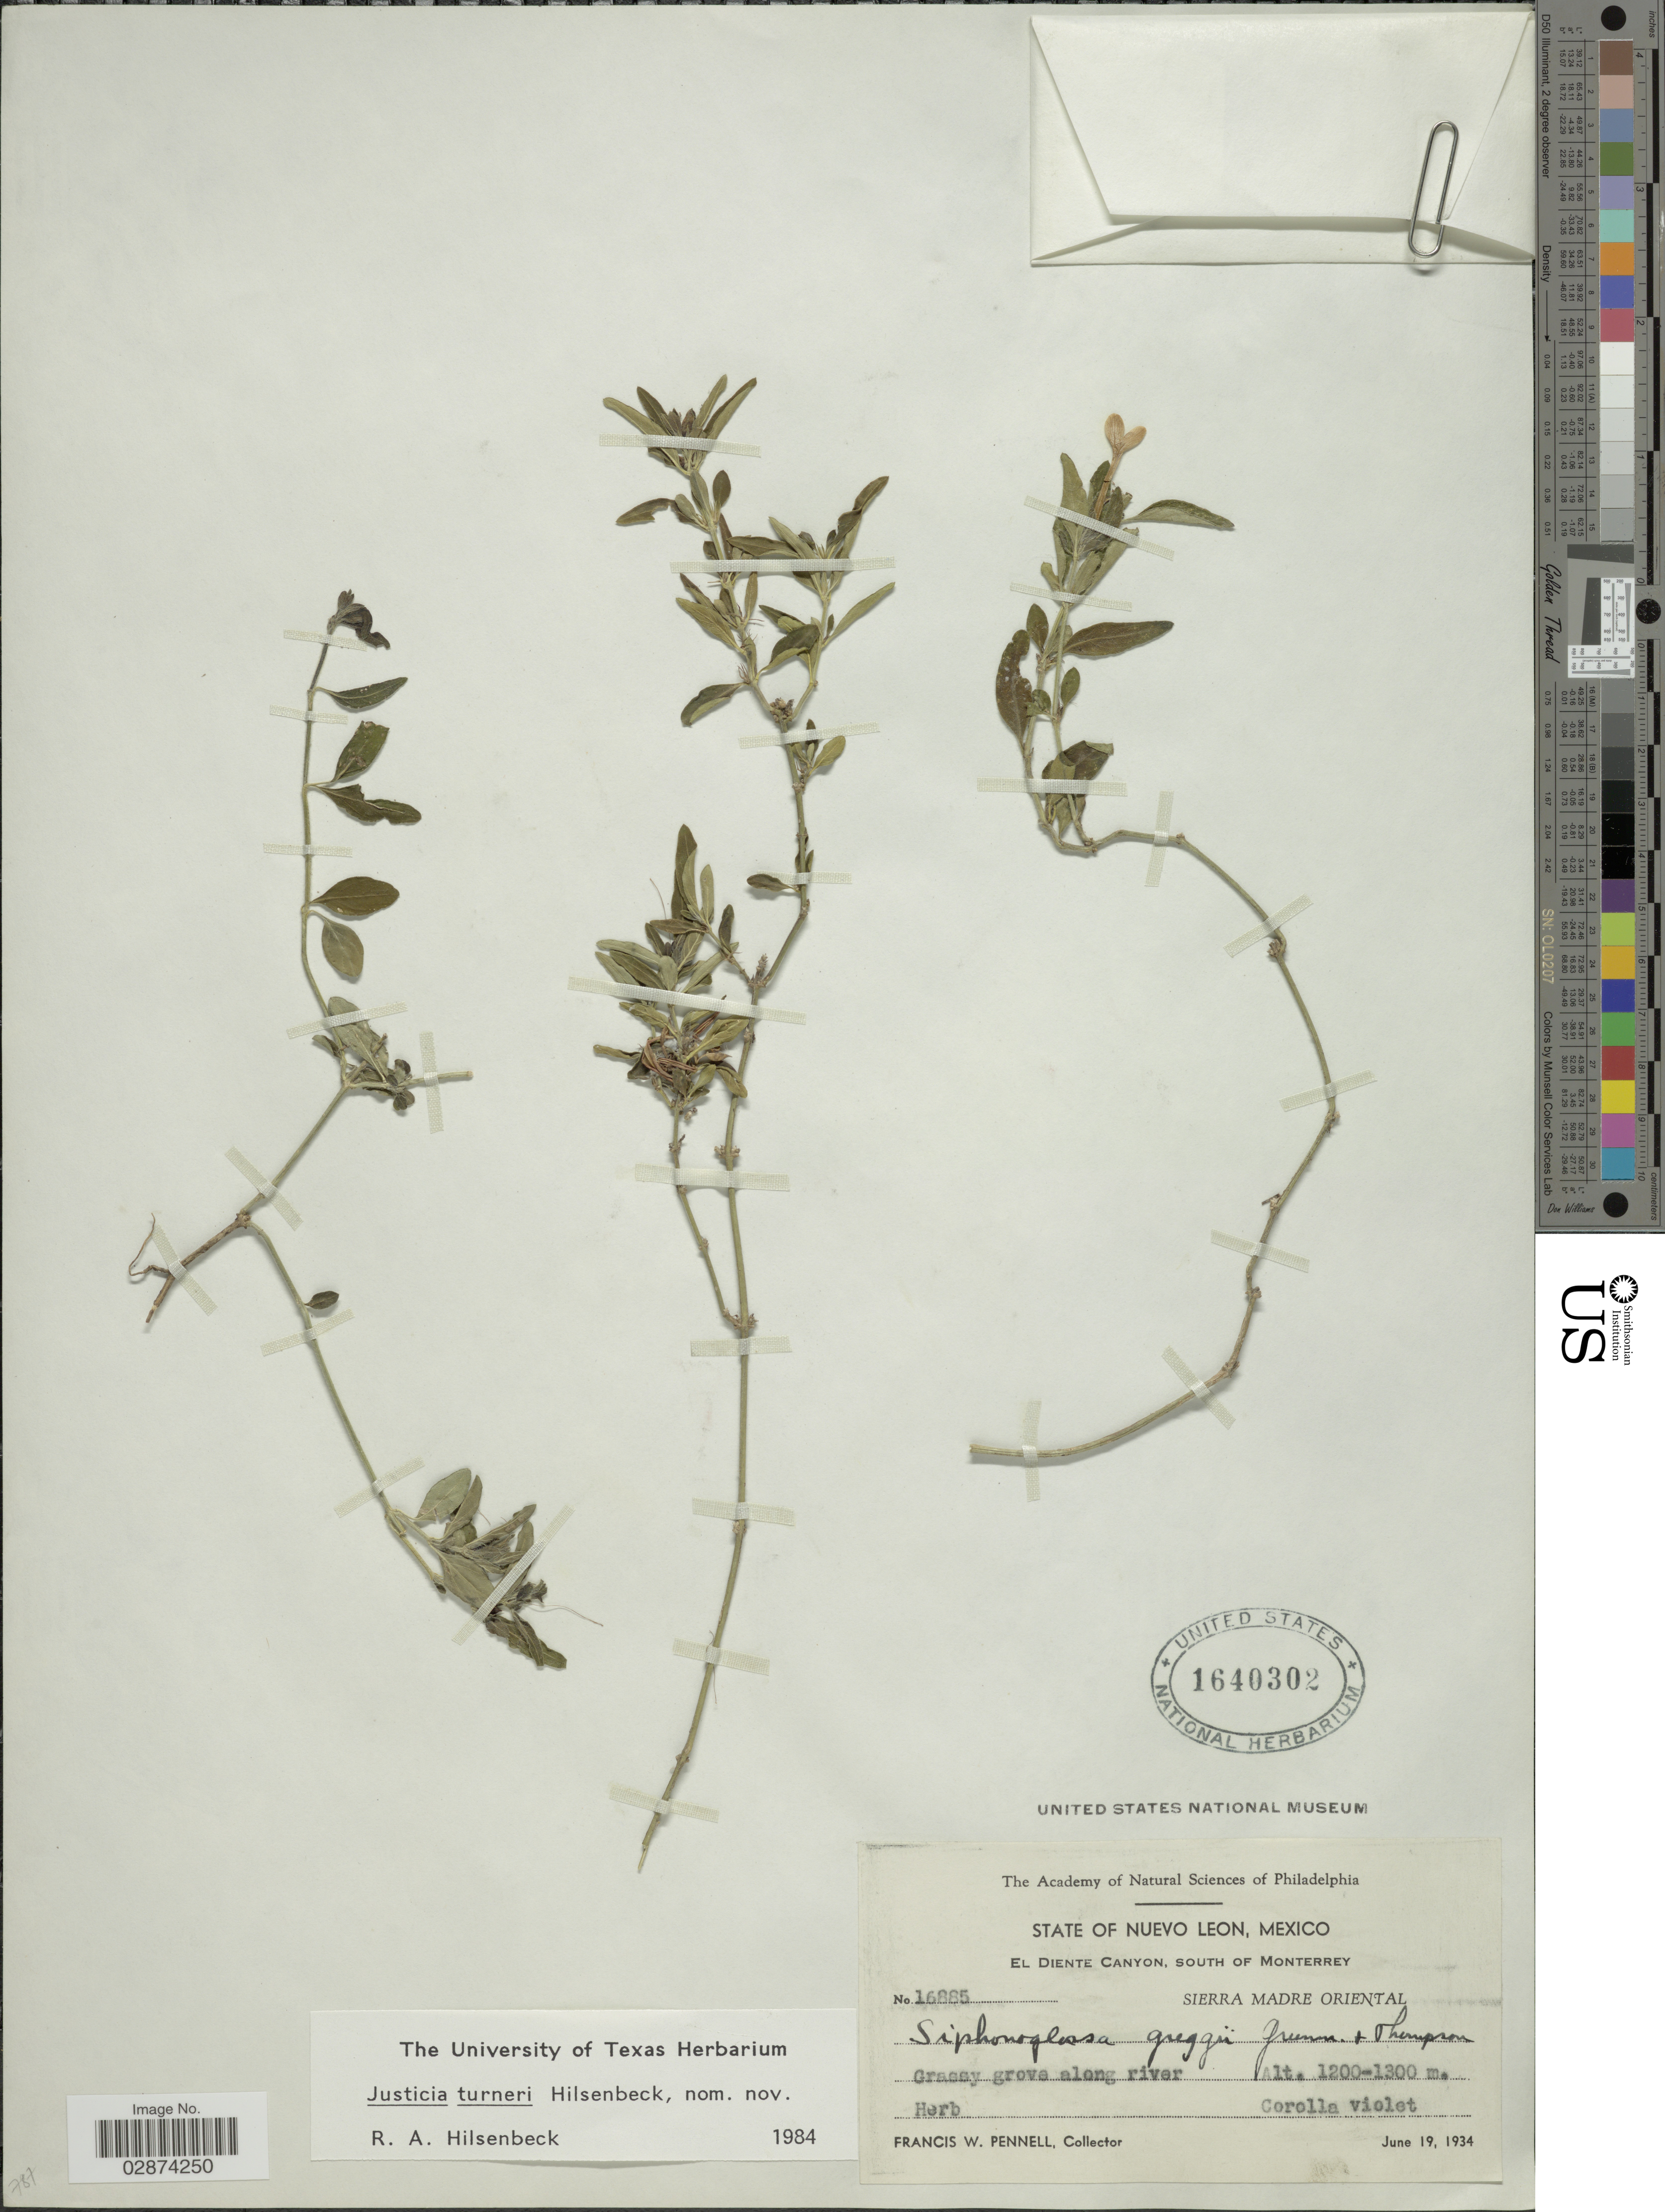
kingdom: Plantae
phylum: Tracheophyta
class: Magnoliopsida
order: Lamiales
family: Acanthaceae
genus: Justicia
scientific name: Justicia pilosella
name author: (Nees) Hilsenb.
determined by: Fisher, Amanda, (LOB), California State University, Long Beach (UNITED STATES)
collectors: F. W. Pennell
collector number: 16885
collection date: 1934-06-19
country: Mexico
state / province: Nuevo León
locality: El Diente Canyon, South of Monterrey. Sierra Madre Oriental. Grassy grove along river.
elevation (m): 1200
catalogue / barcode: US 1640302